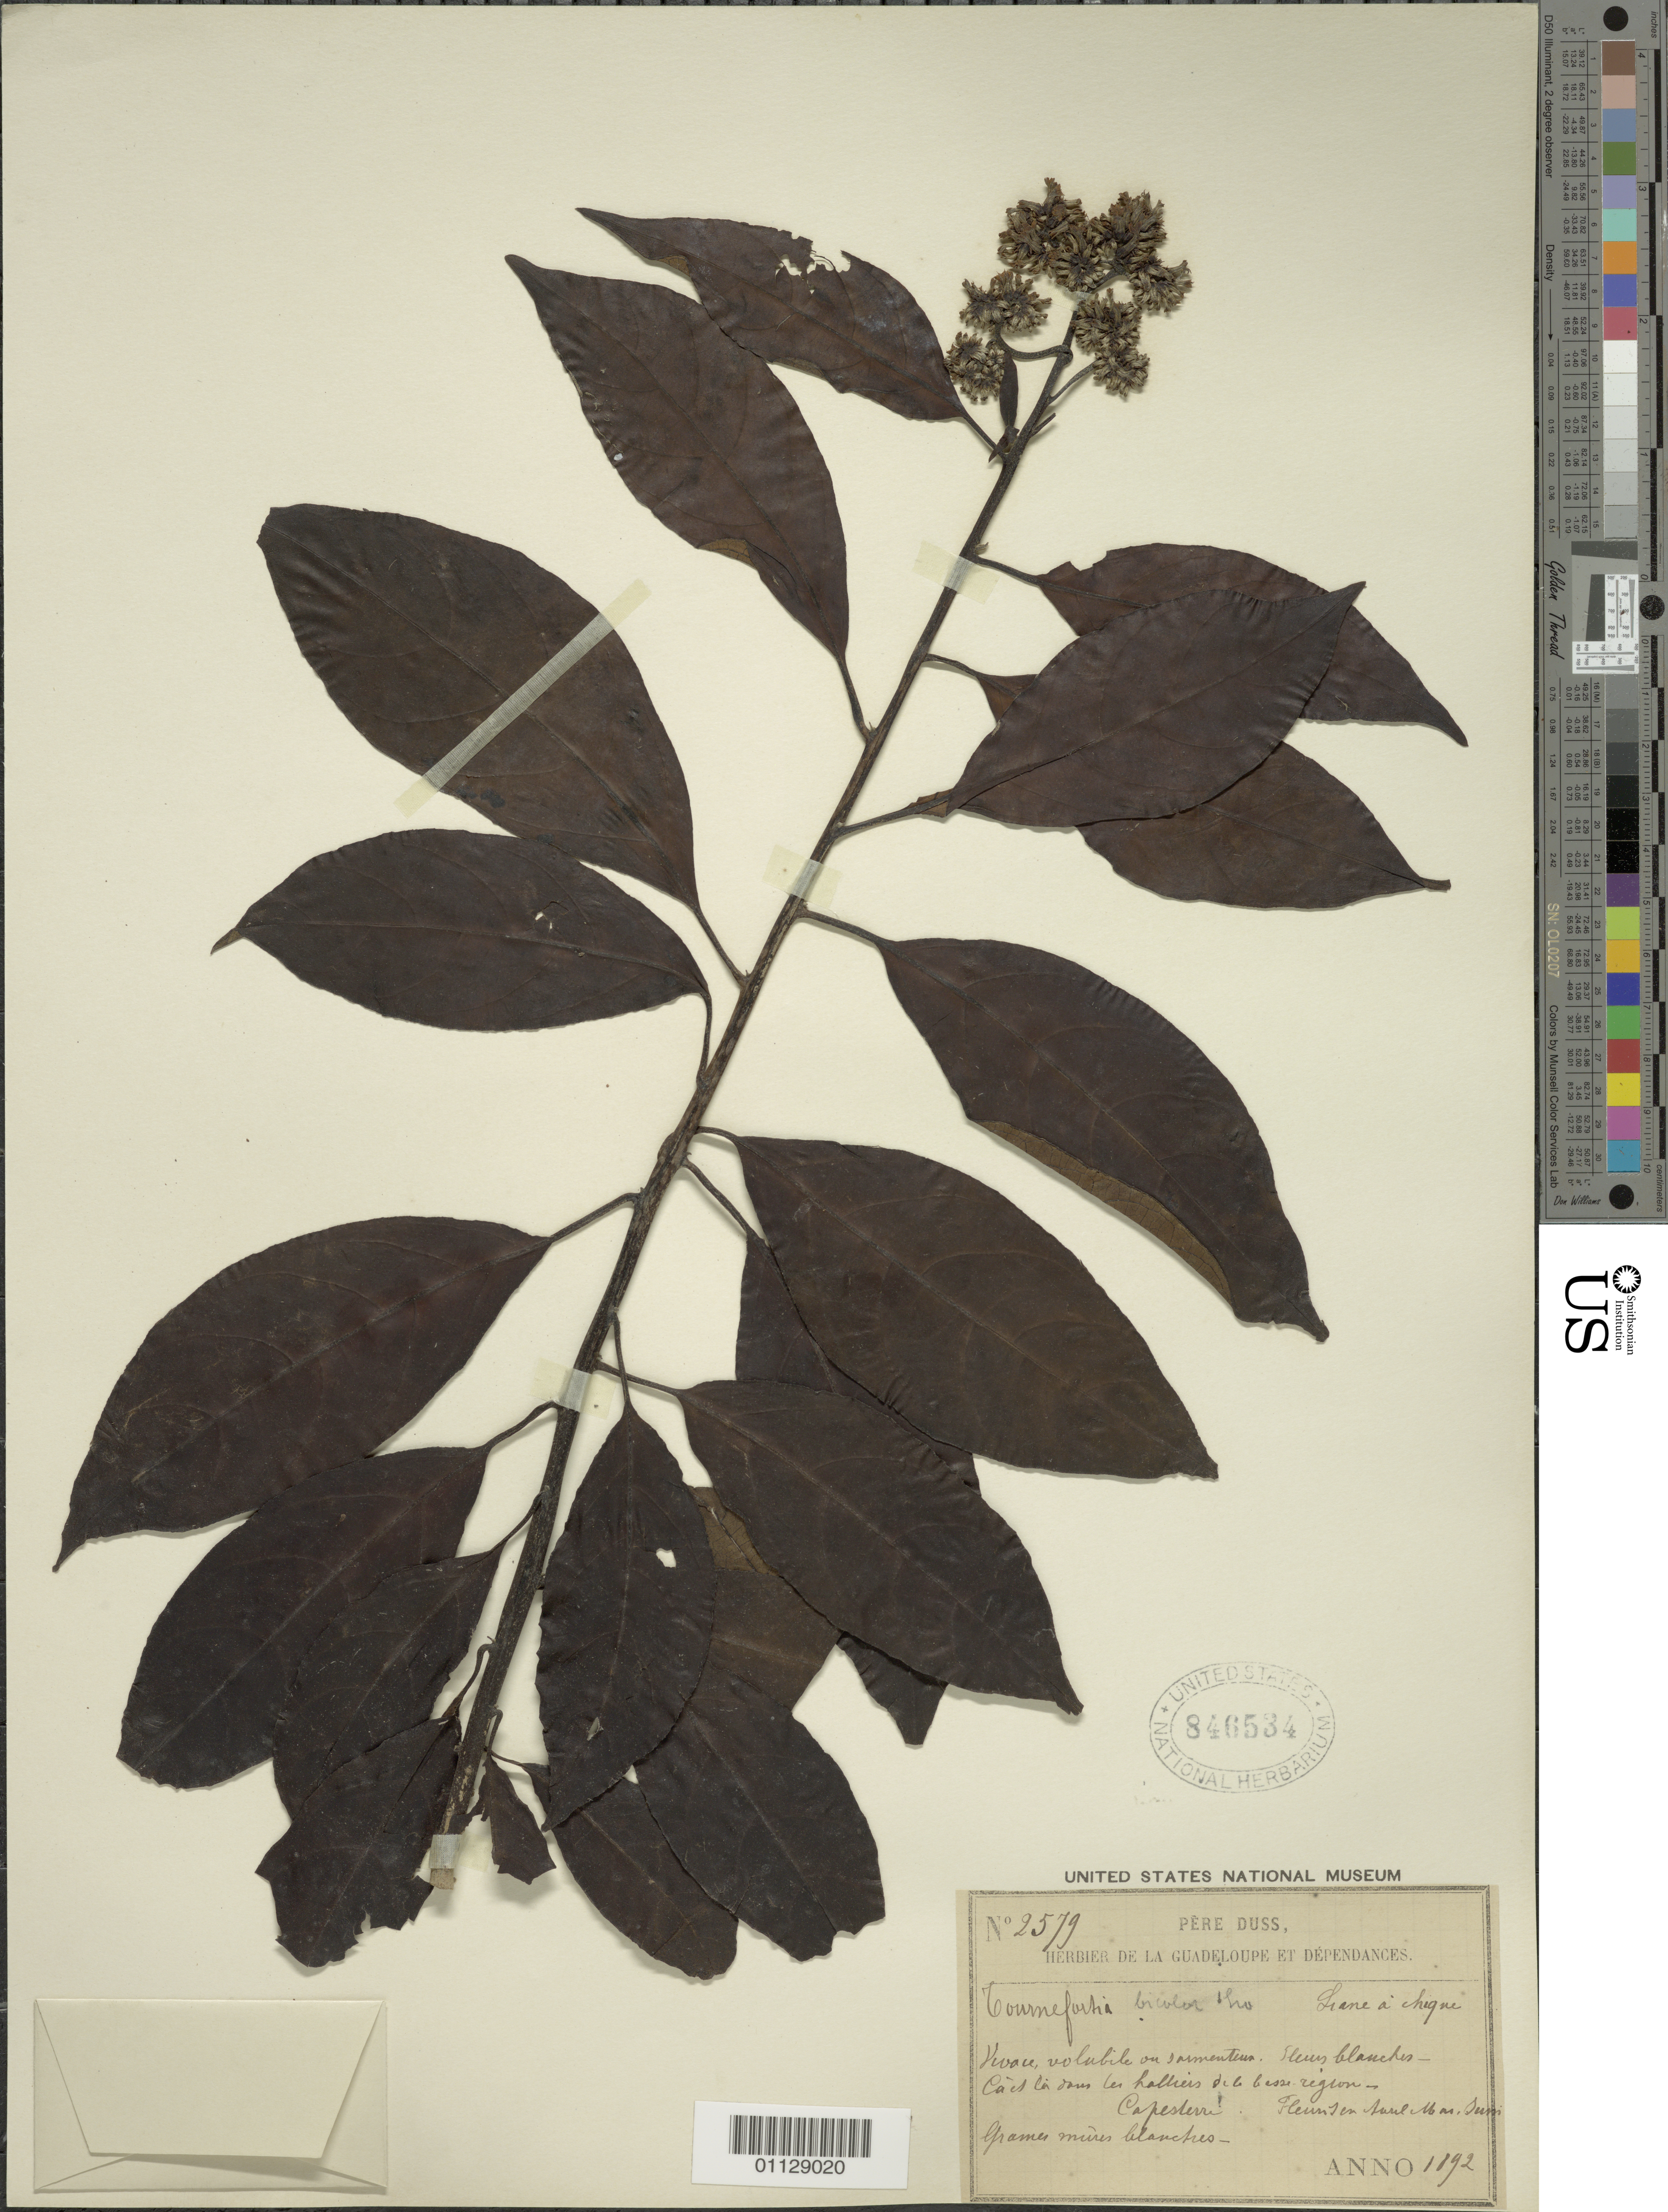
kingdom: Plantae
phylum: Tracheophyta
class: Magnoliopsida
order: Boraginales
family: Heliotropiaceae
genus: Tournefortia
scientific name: Tournefortia bicolor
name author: Sw.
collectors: Père Duss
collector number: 2579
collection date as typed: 1892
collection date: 1892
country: Guadeloupe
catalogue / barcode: US 846534